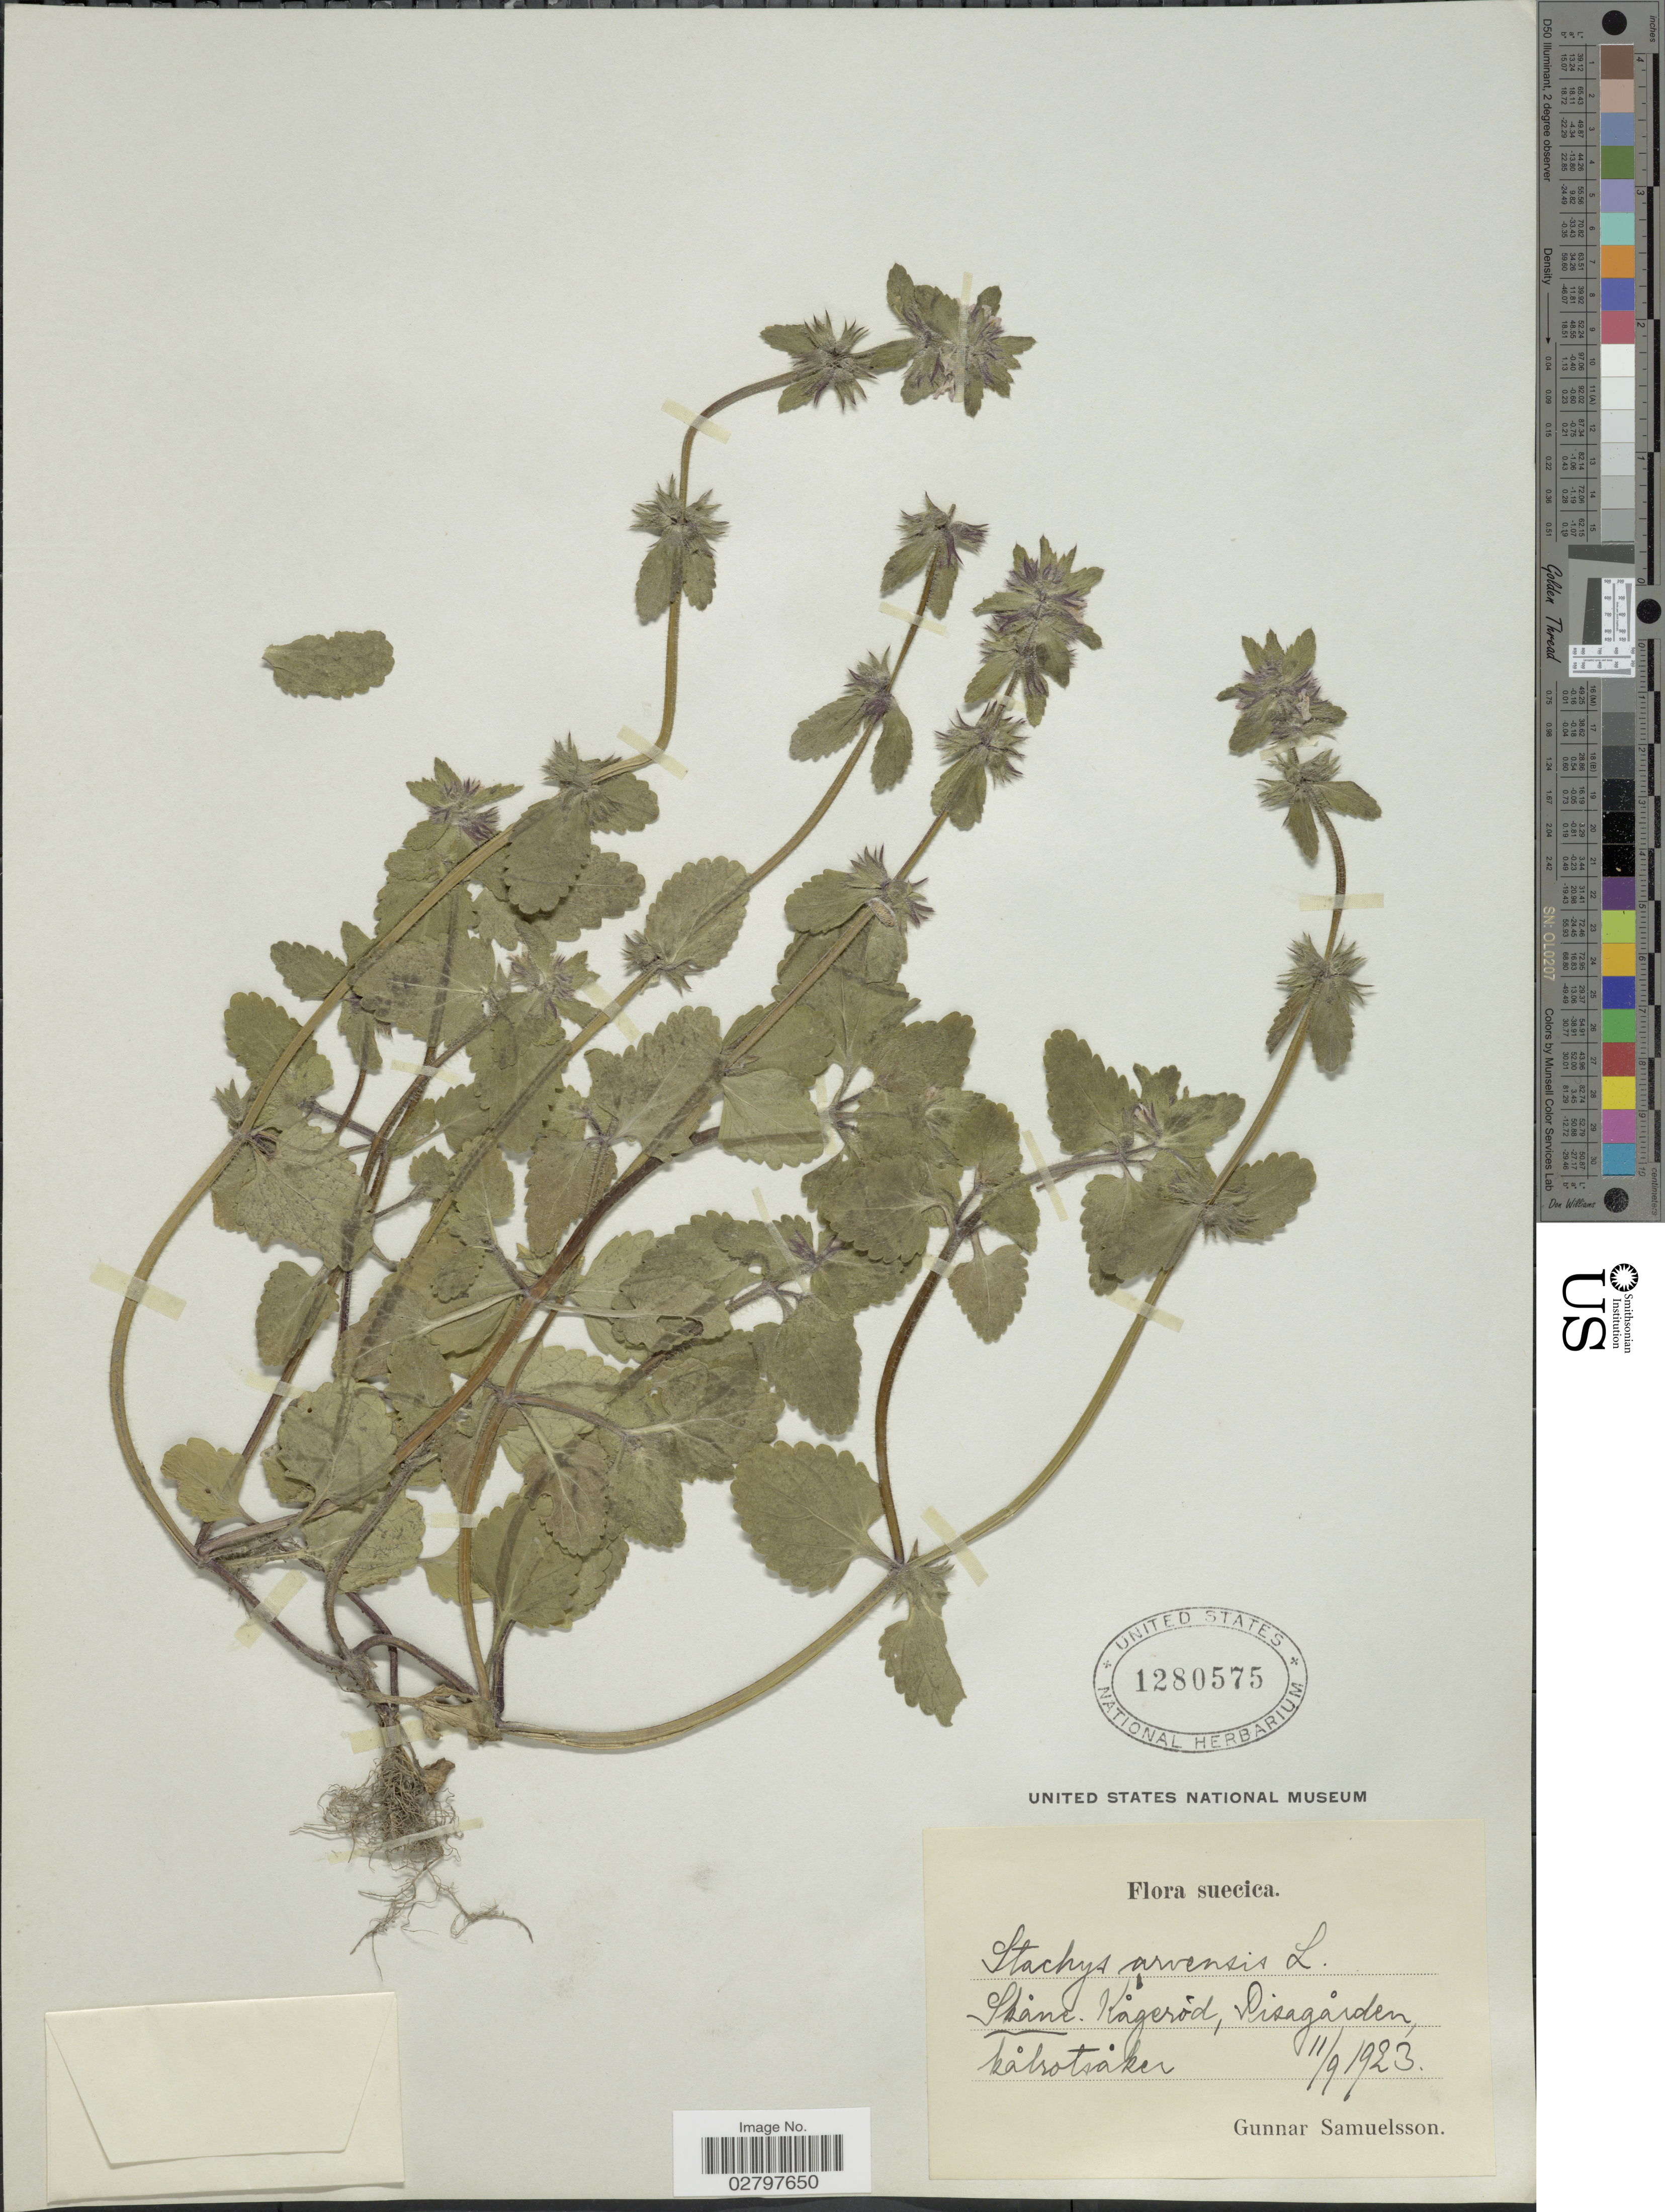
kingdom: Plantae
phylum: Tracheophyta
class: Magnoliopsida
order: Lamiales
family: Lamiaceae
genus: Stachys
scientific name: Stachys arvensis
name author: (L.) L.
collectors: G. Samuelsson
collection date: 1923-09-11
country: Sweden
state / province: Skåne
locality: Suecica, Skane. Kageród, Pisagarden, kalrotsaken.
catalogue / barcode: US 1280575